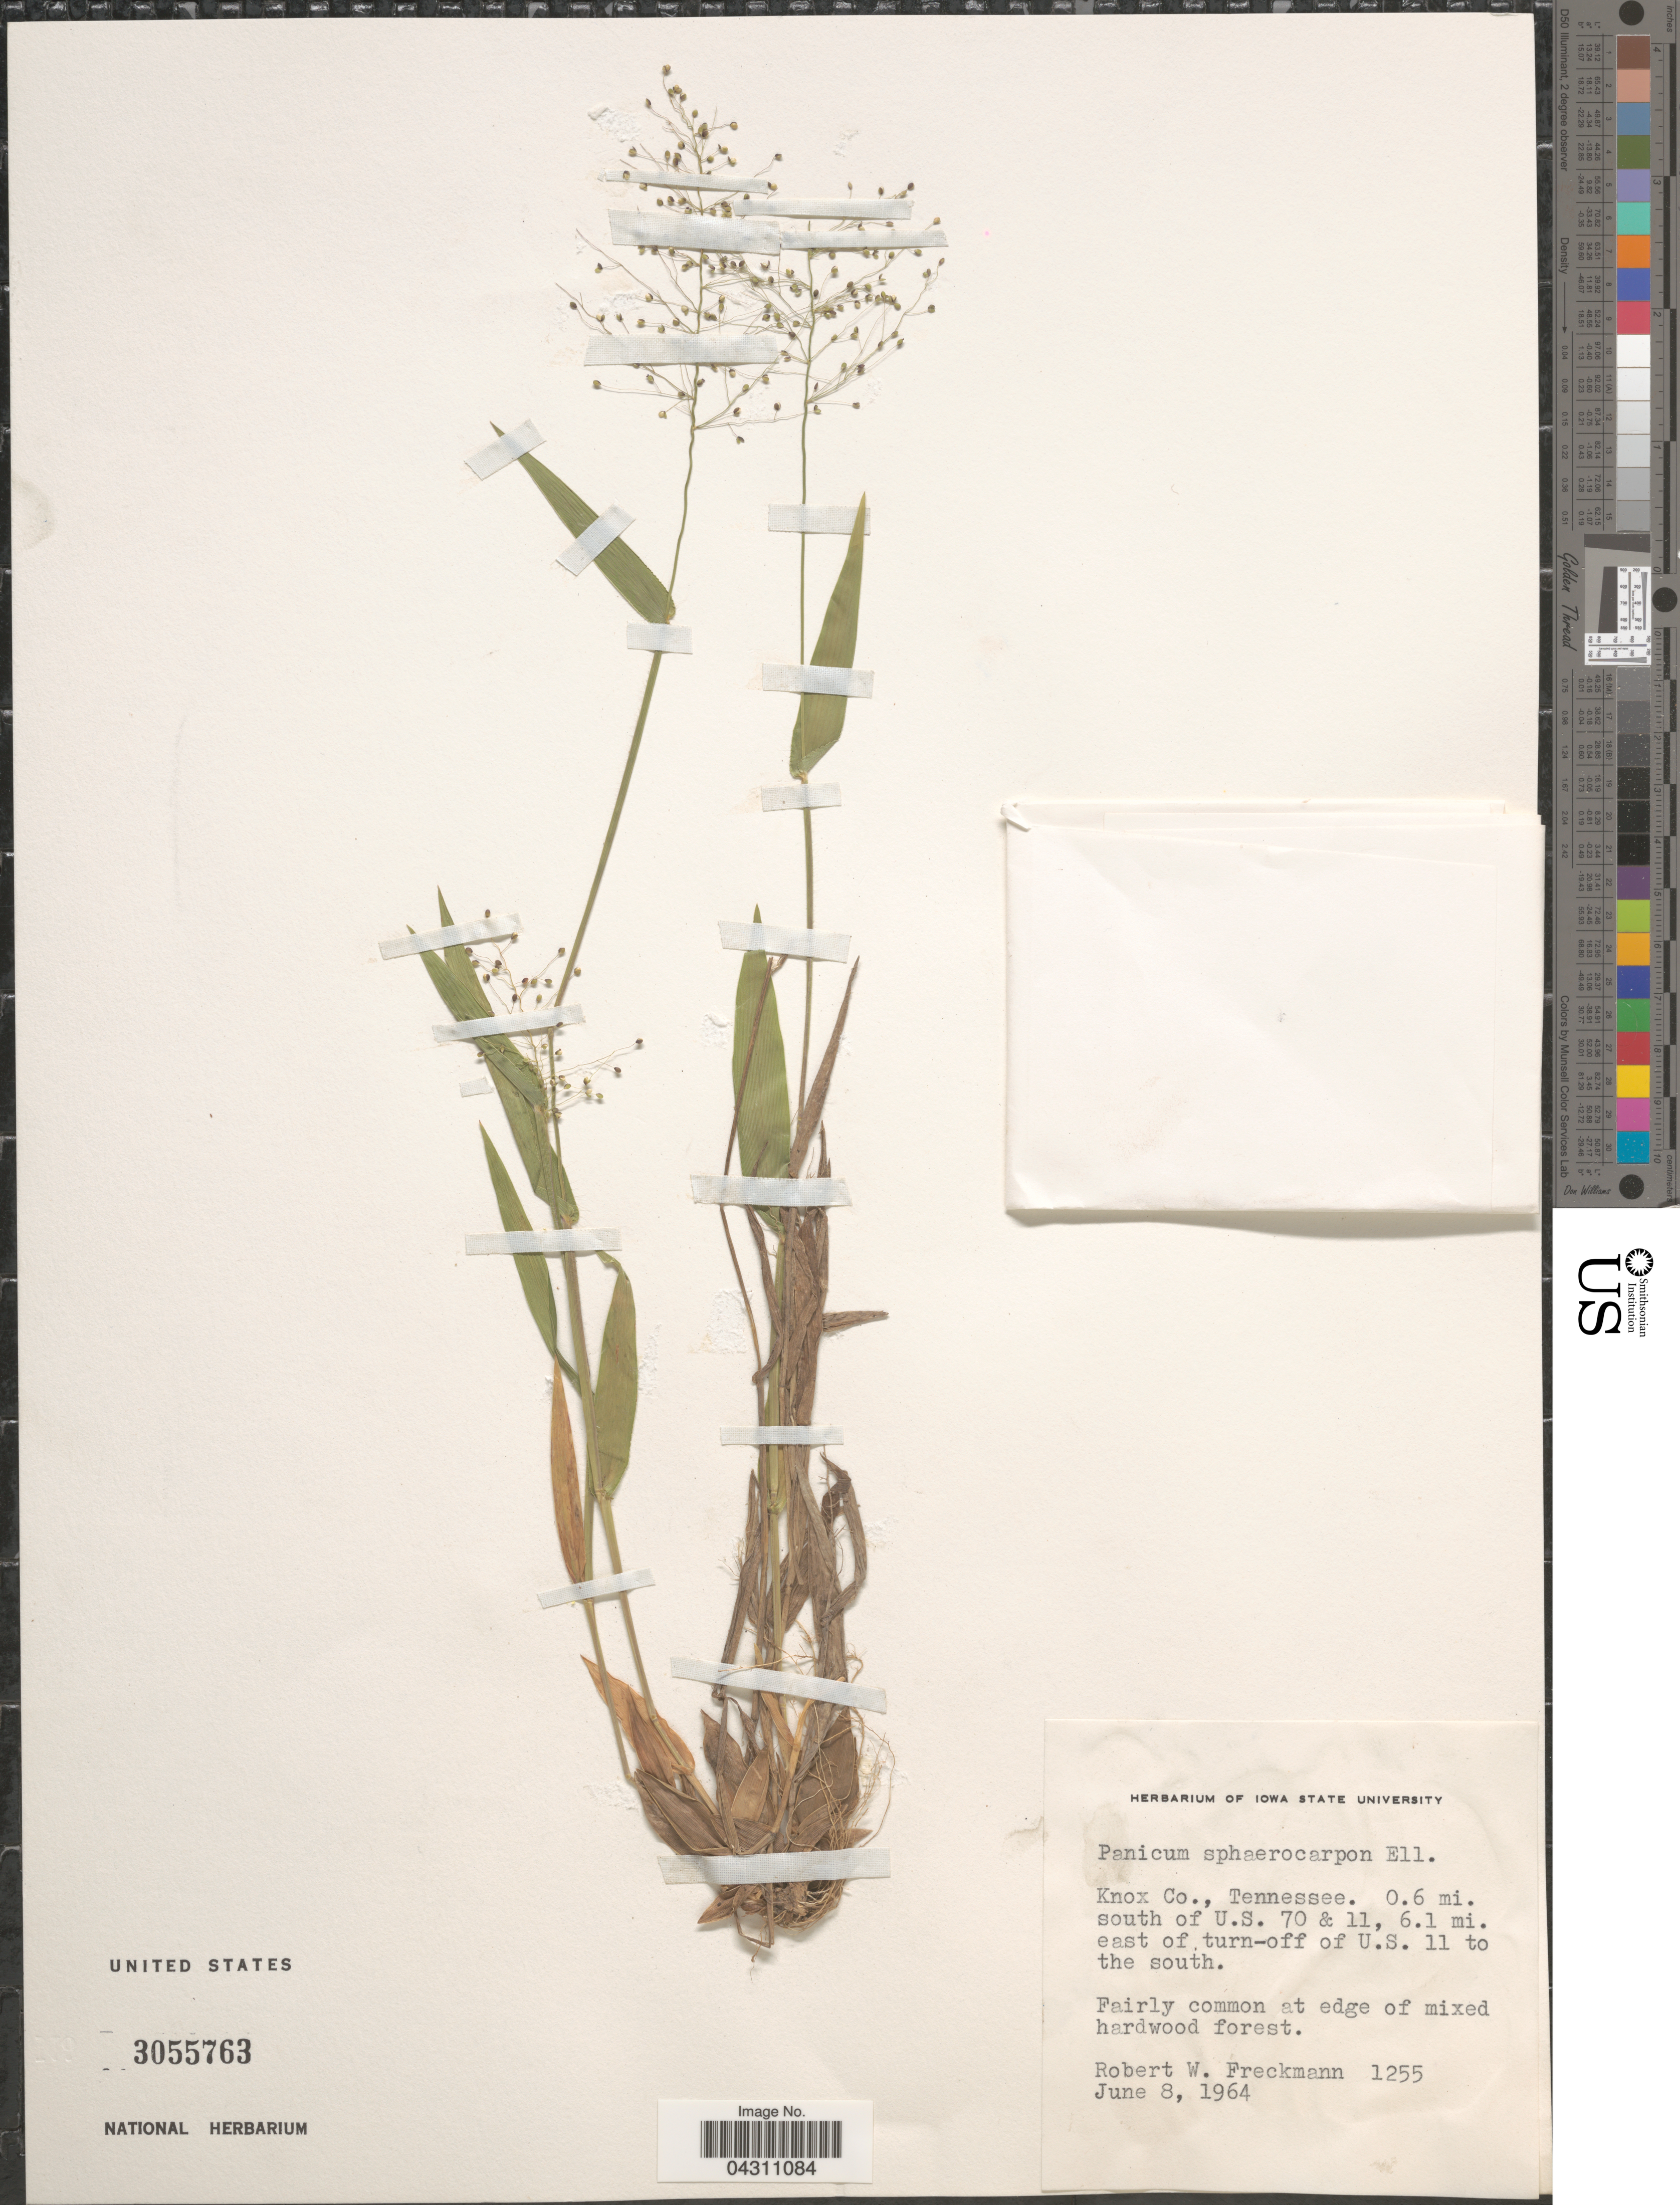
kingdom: Plantae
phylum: Tracheophyta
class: Liliopsida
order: Poales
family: Poaceae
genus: Dichanthelium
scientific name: Dichanthelium sphaerocarpon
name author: (Elliott) Gould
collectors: R. Freckmann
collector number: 1255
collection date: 1964-06-08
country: United States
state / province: Tennessee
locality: Knox Co. 0.6 mi. south of U.S. 70 & 11, 6.1 mi. east of turn-off of U.S. 11 to the south. Fairly common at edge of mixed hardwood forest.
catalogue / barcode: US 3055763